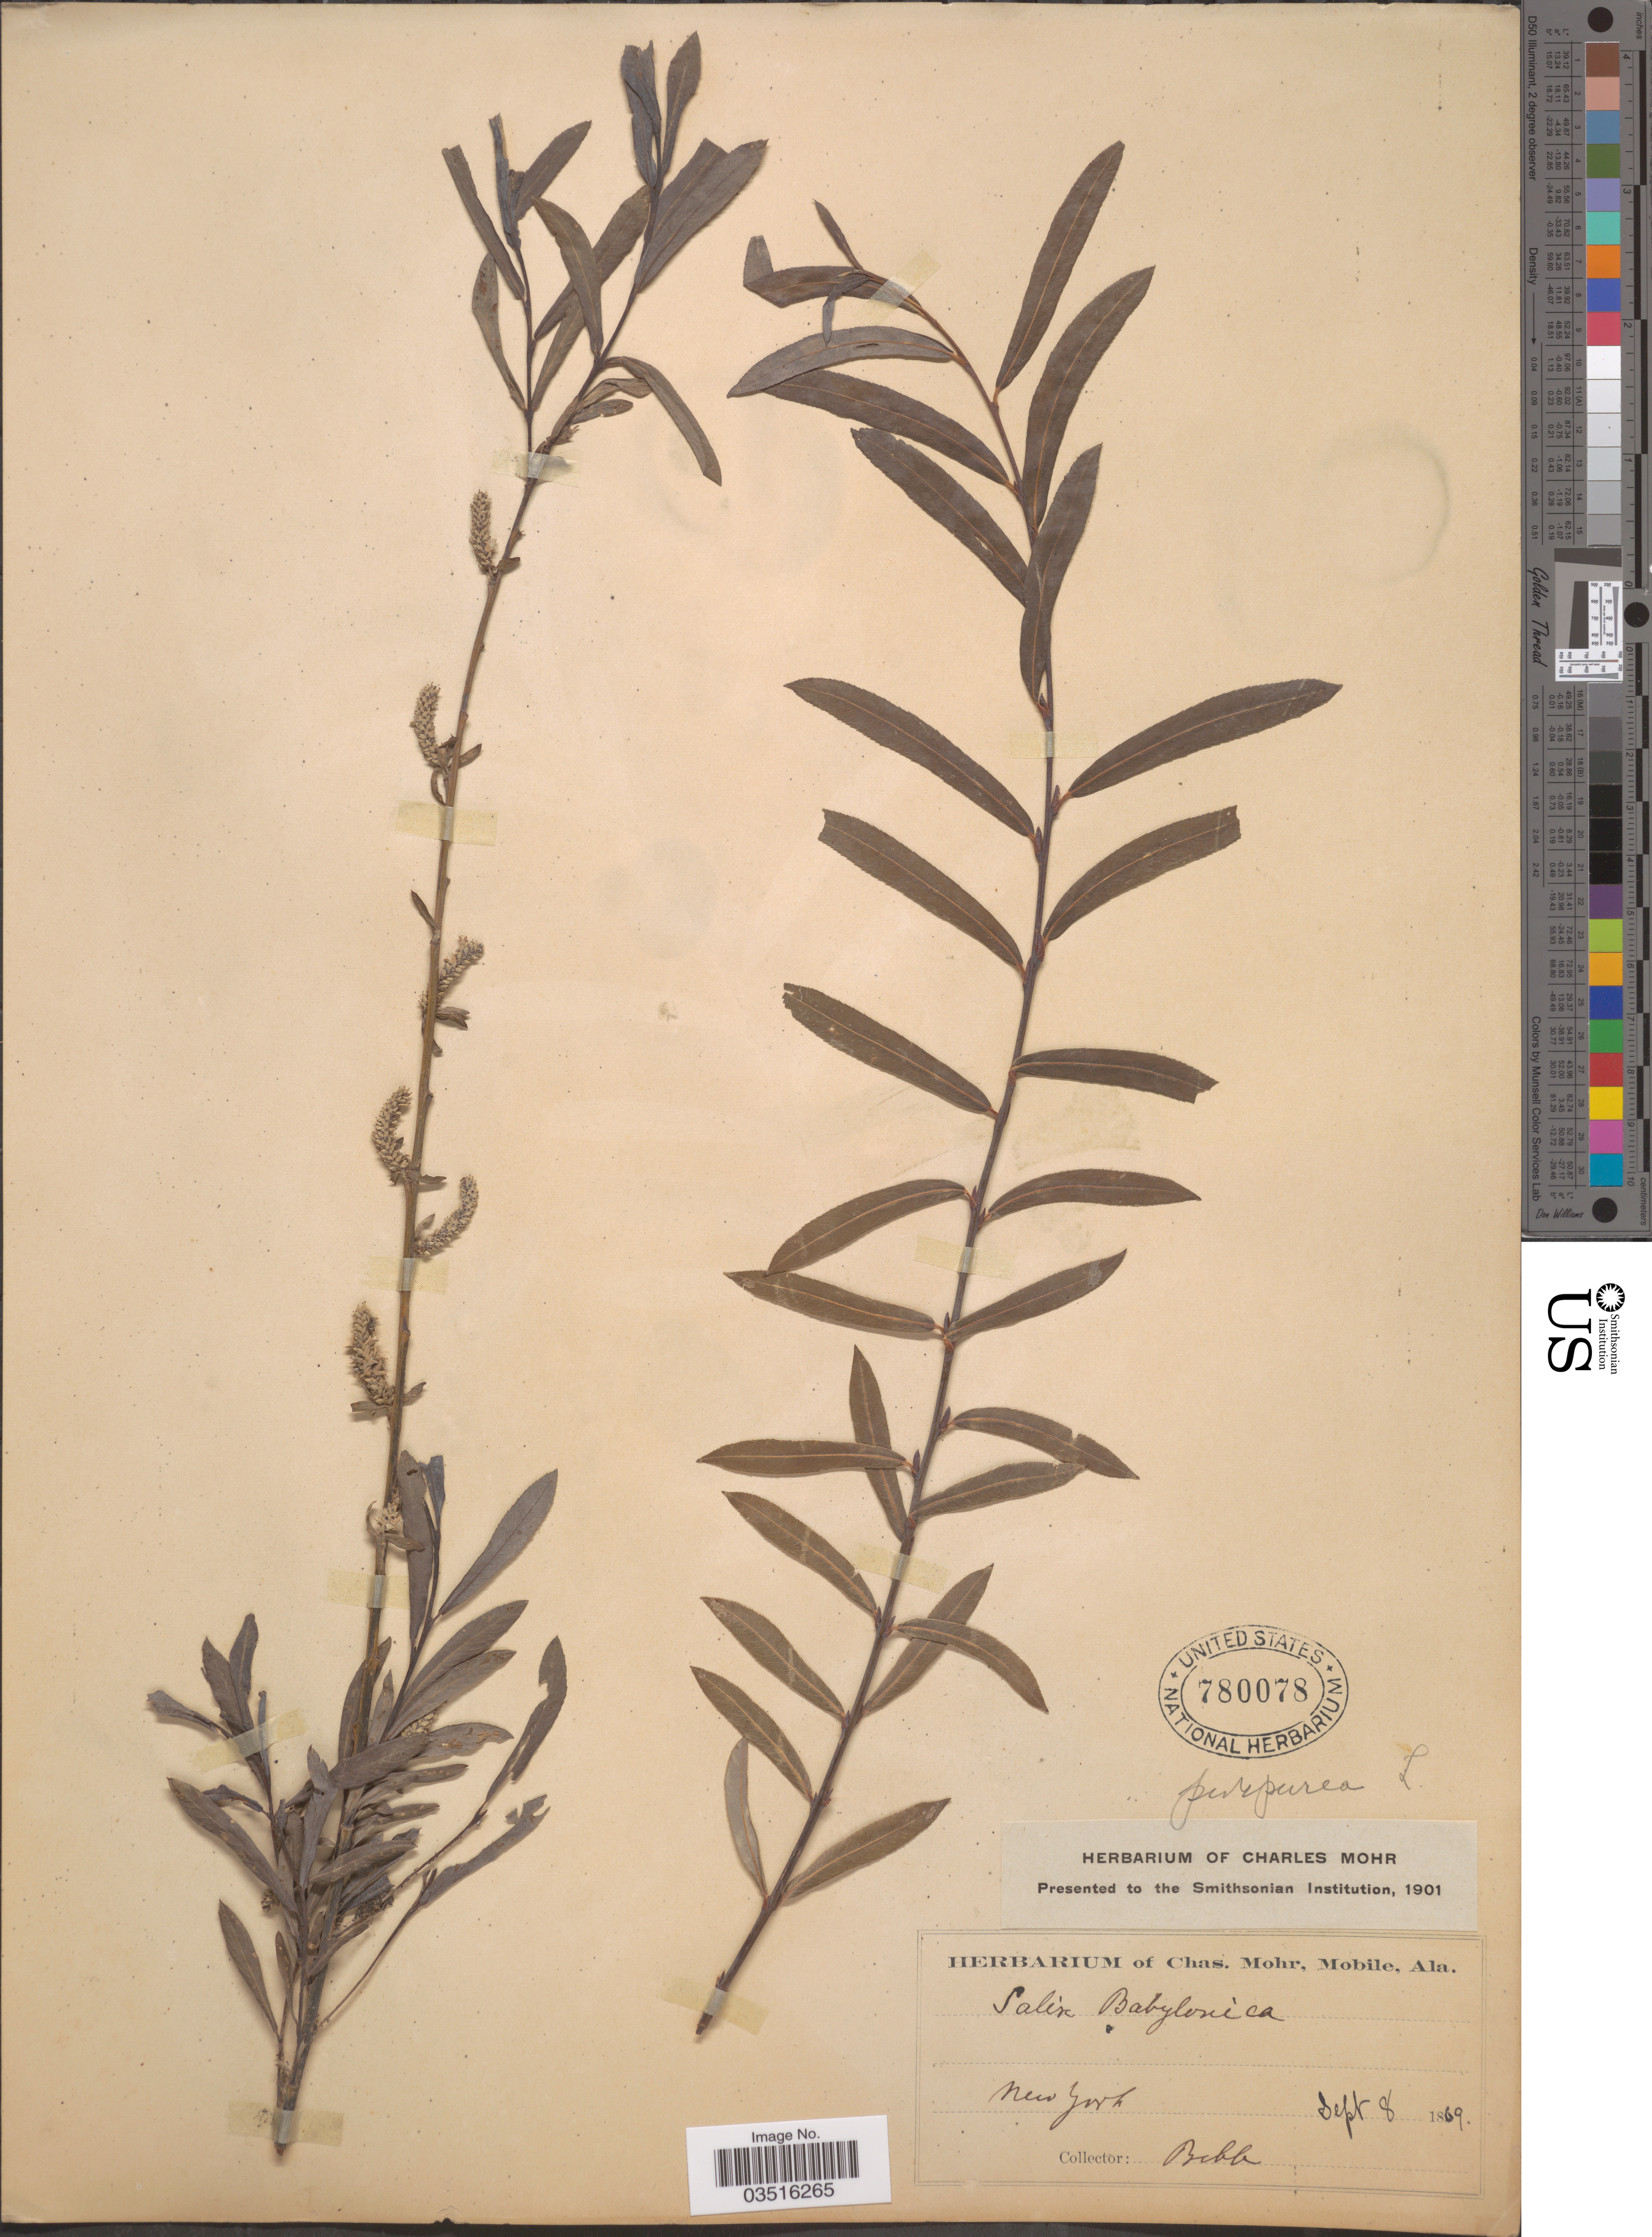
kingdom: Plantae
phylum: Tracheophyta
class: Magnoliopsida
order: Malpighiales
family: Salicaceae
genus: Salix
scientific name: Salix purpurea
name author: L.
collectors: -. Bebb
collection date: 1869-09-08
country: United States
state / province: New York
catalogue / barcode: US 780078